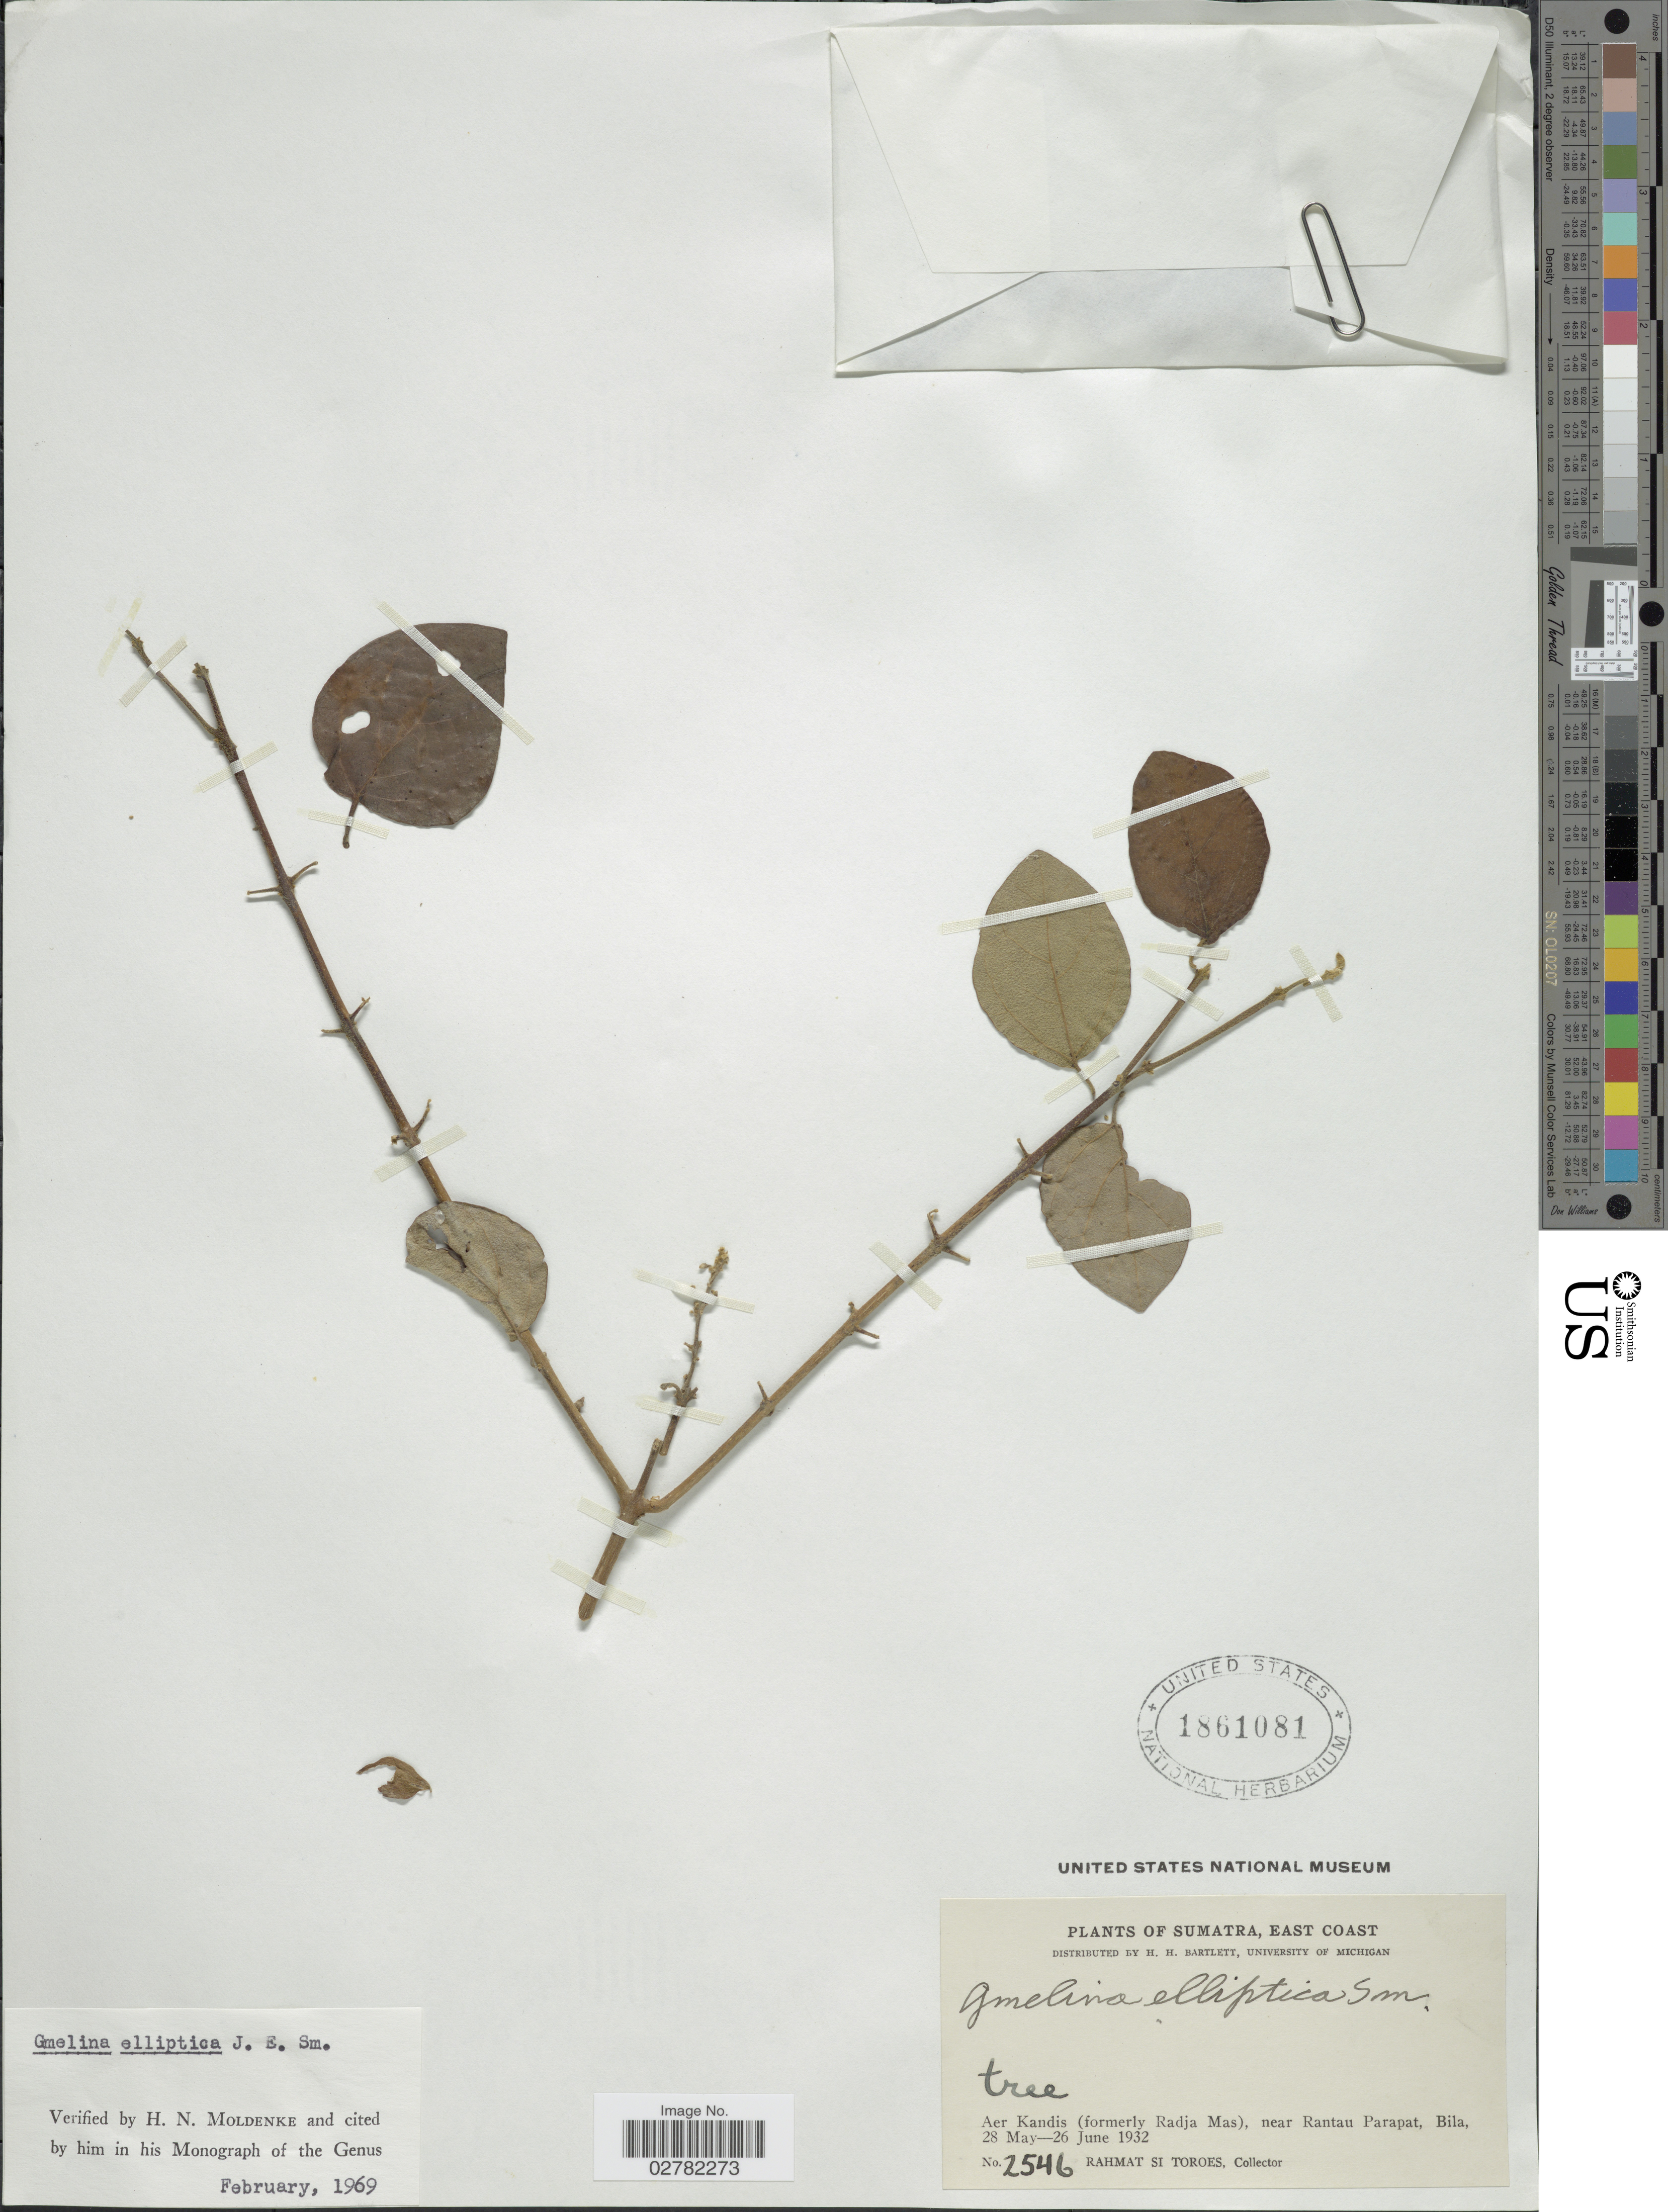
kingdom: Plantae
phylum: Tracheophyta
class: Magnoliopsida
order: Lamiales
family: Lamiaceae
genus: Gmelina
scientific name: Gmelina elliptica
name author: Sm.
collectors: Rahmat Si Boeea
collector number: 2546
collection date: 1932-05-28/1932-06-26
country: Indonesia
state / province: Sumatra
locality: East Coast. Aer Kandis (formerly Radja Mas), near Rantau Parapat, Bila.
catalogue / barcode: US 1861081